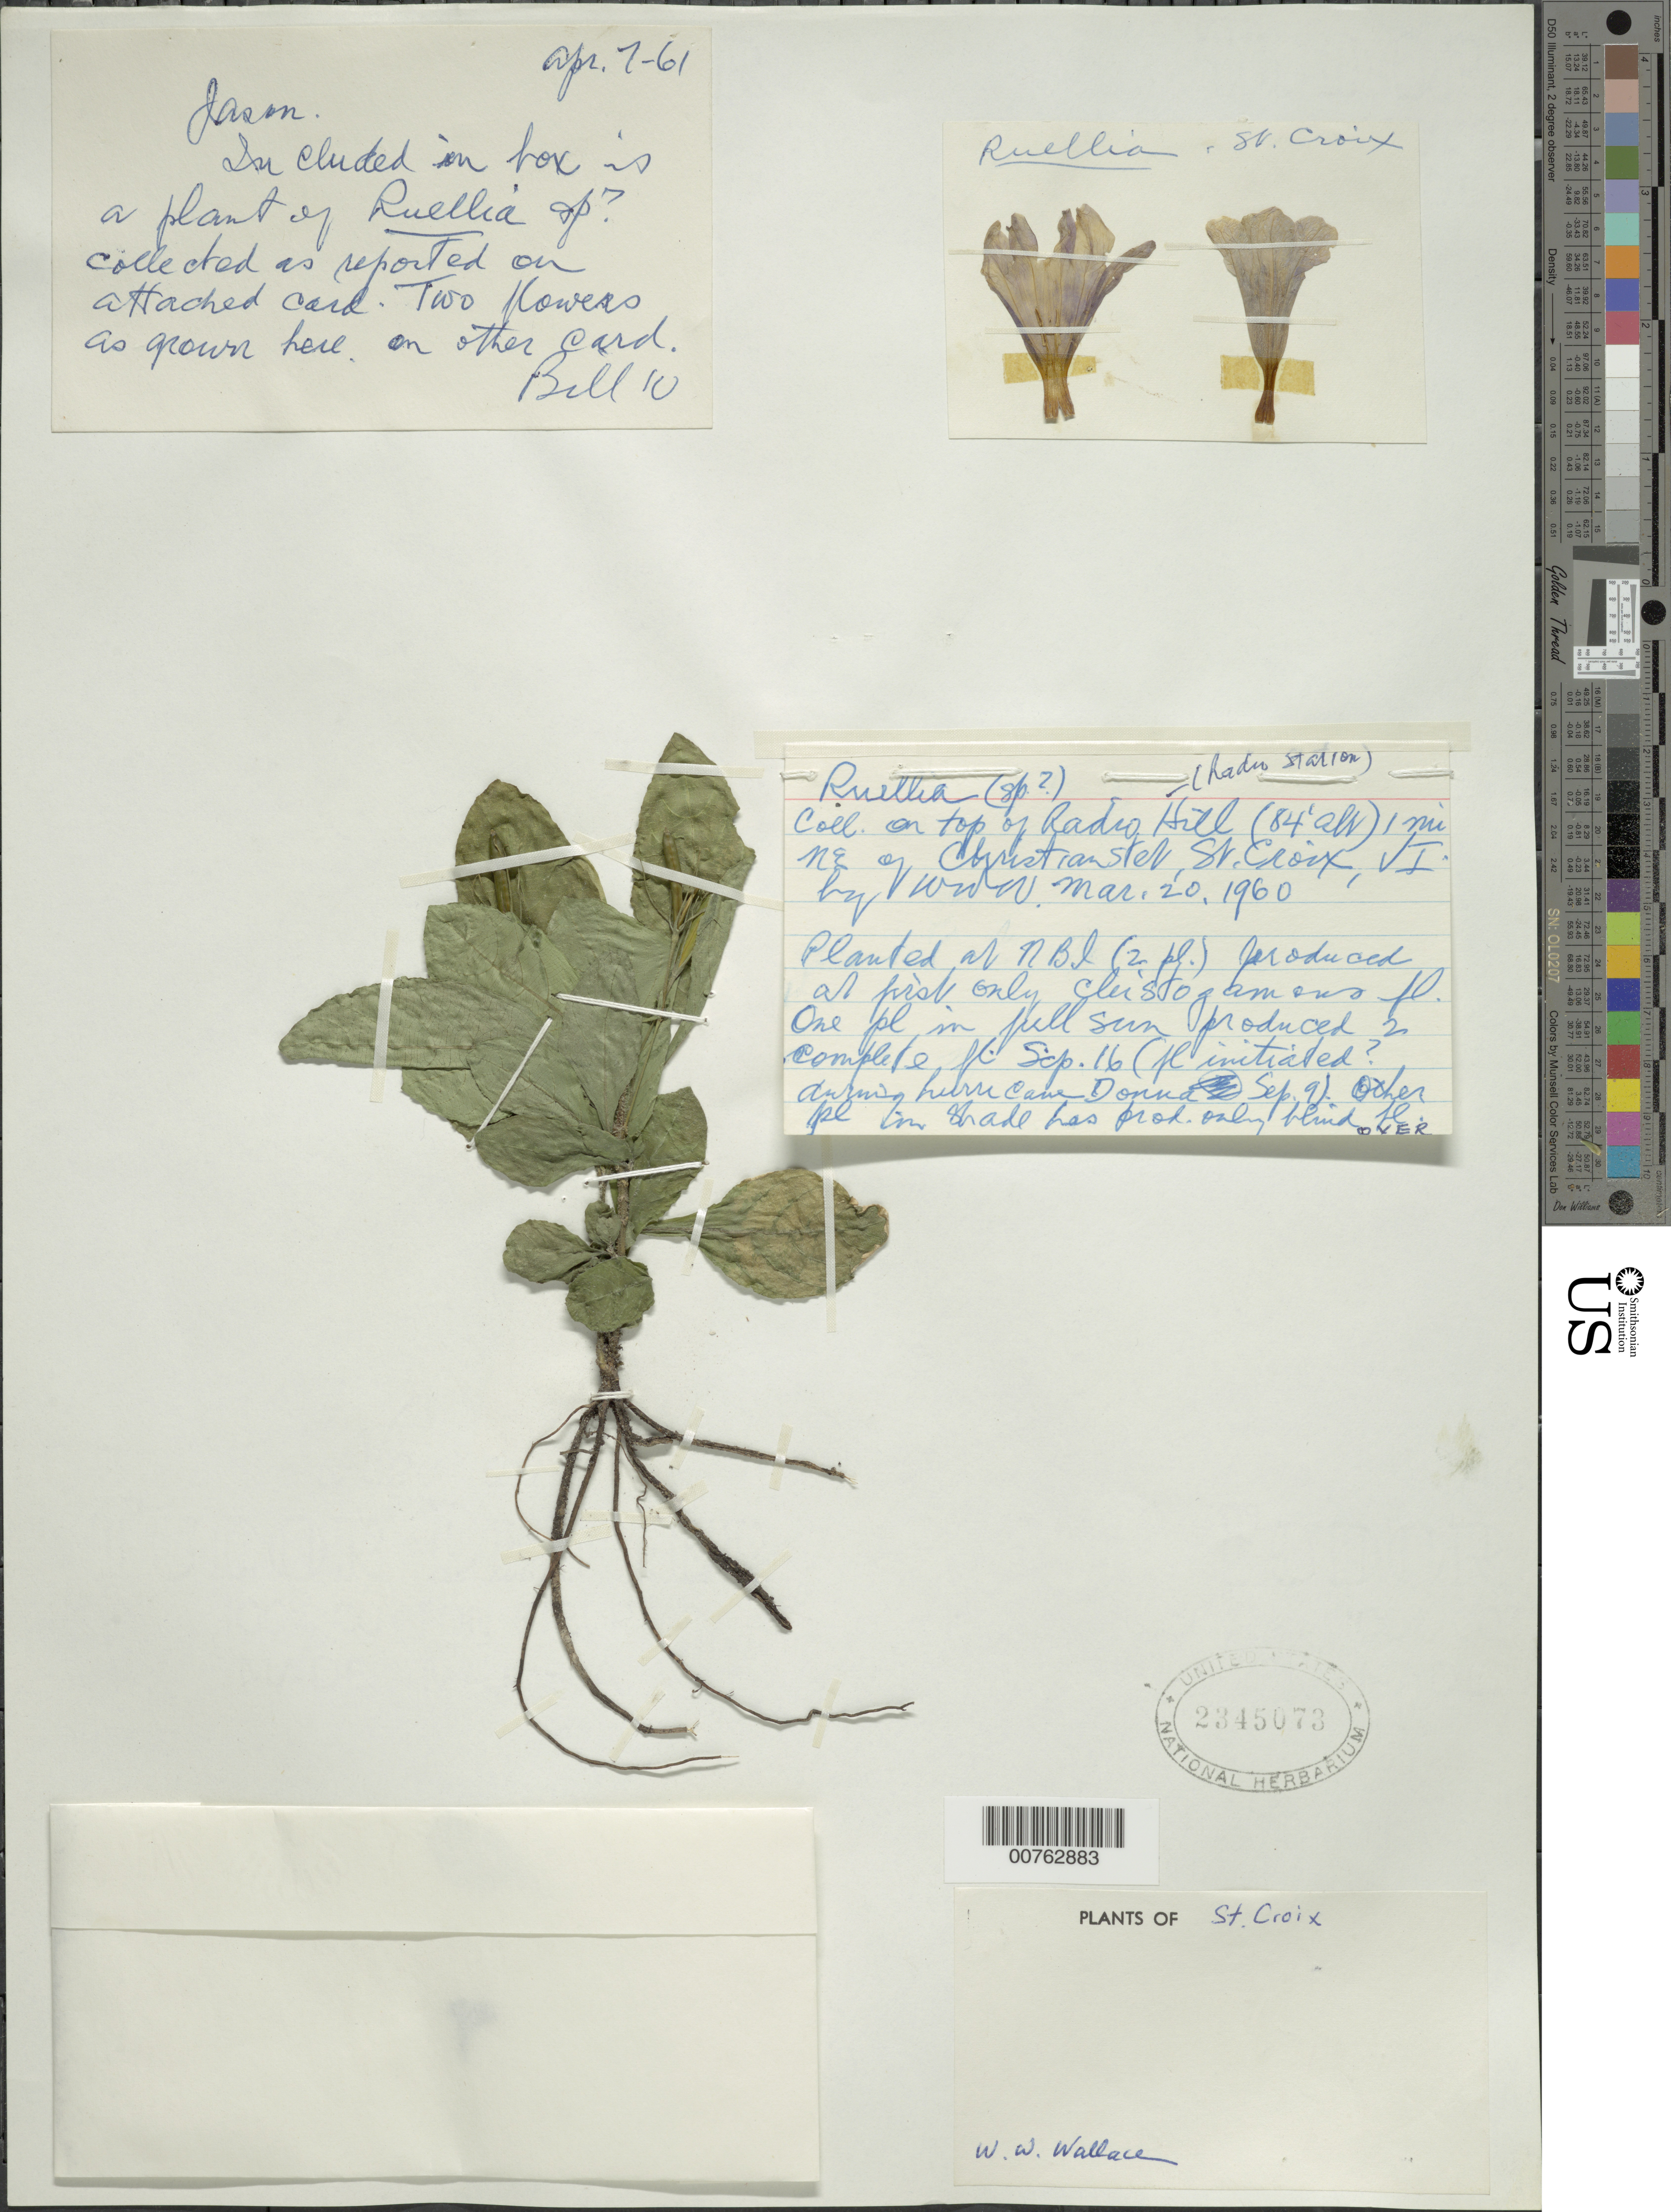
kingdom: Plantae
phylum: Tracheophyta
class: Magnoliopsida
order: Lamiales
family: Acanthaceae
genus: Ruellia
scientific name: Ruellia tuberosa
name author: L.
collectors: W. W. Wallace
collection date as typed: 20 Mar 1960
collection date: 1960-03-20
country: U.S. Virgin Islands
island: St. Croix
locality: On top of Radio Station, 1 mi NE of Christiansted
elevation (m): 26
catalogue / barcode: US 2345073